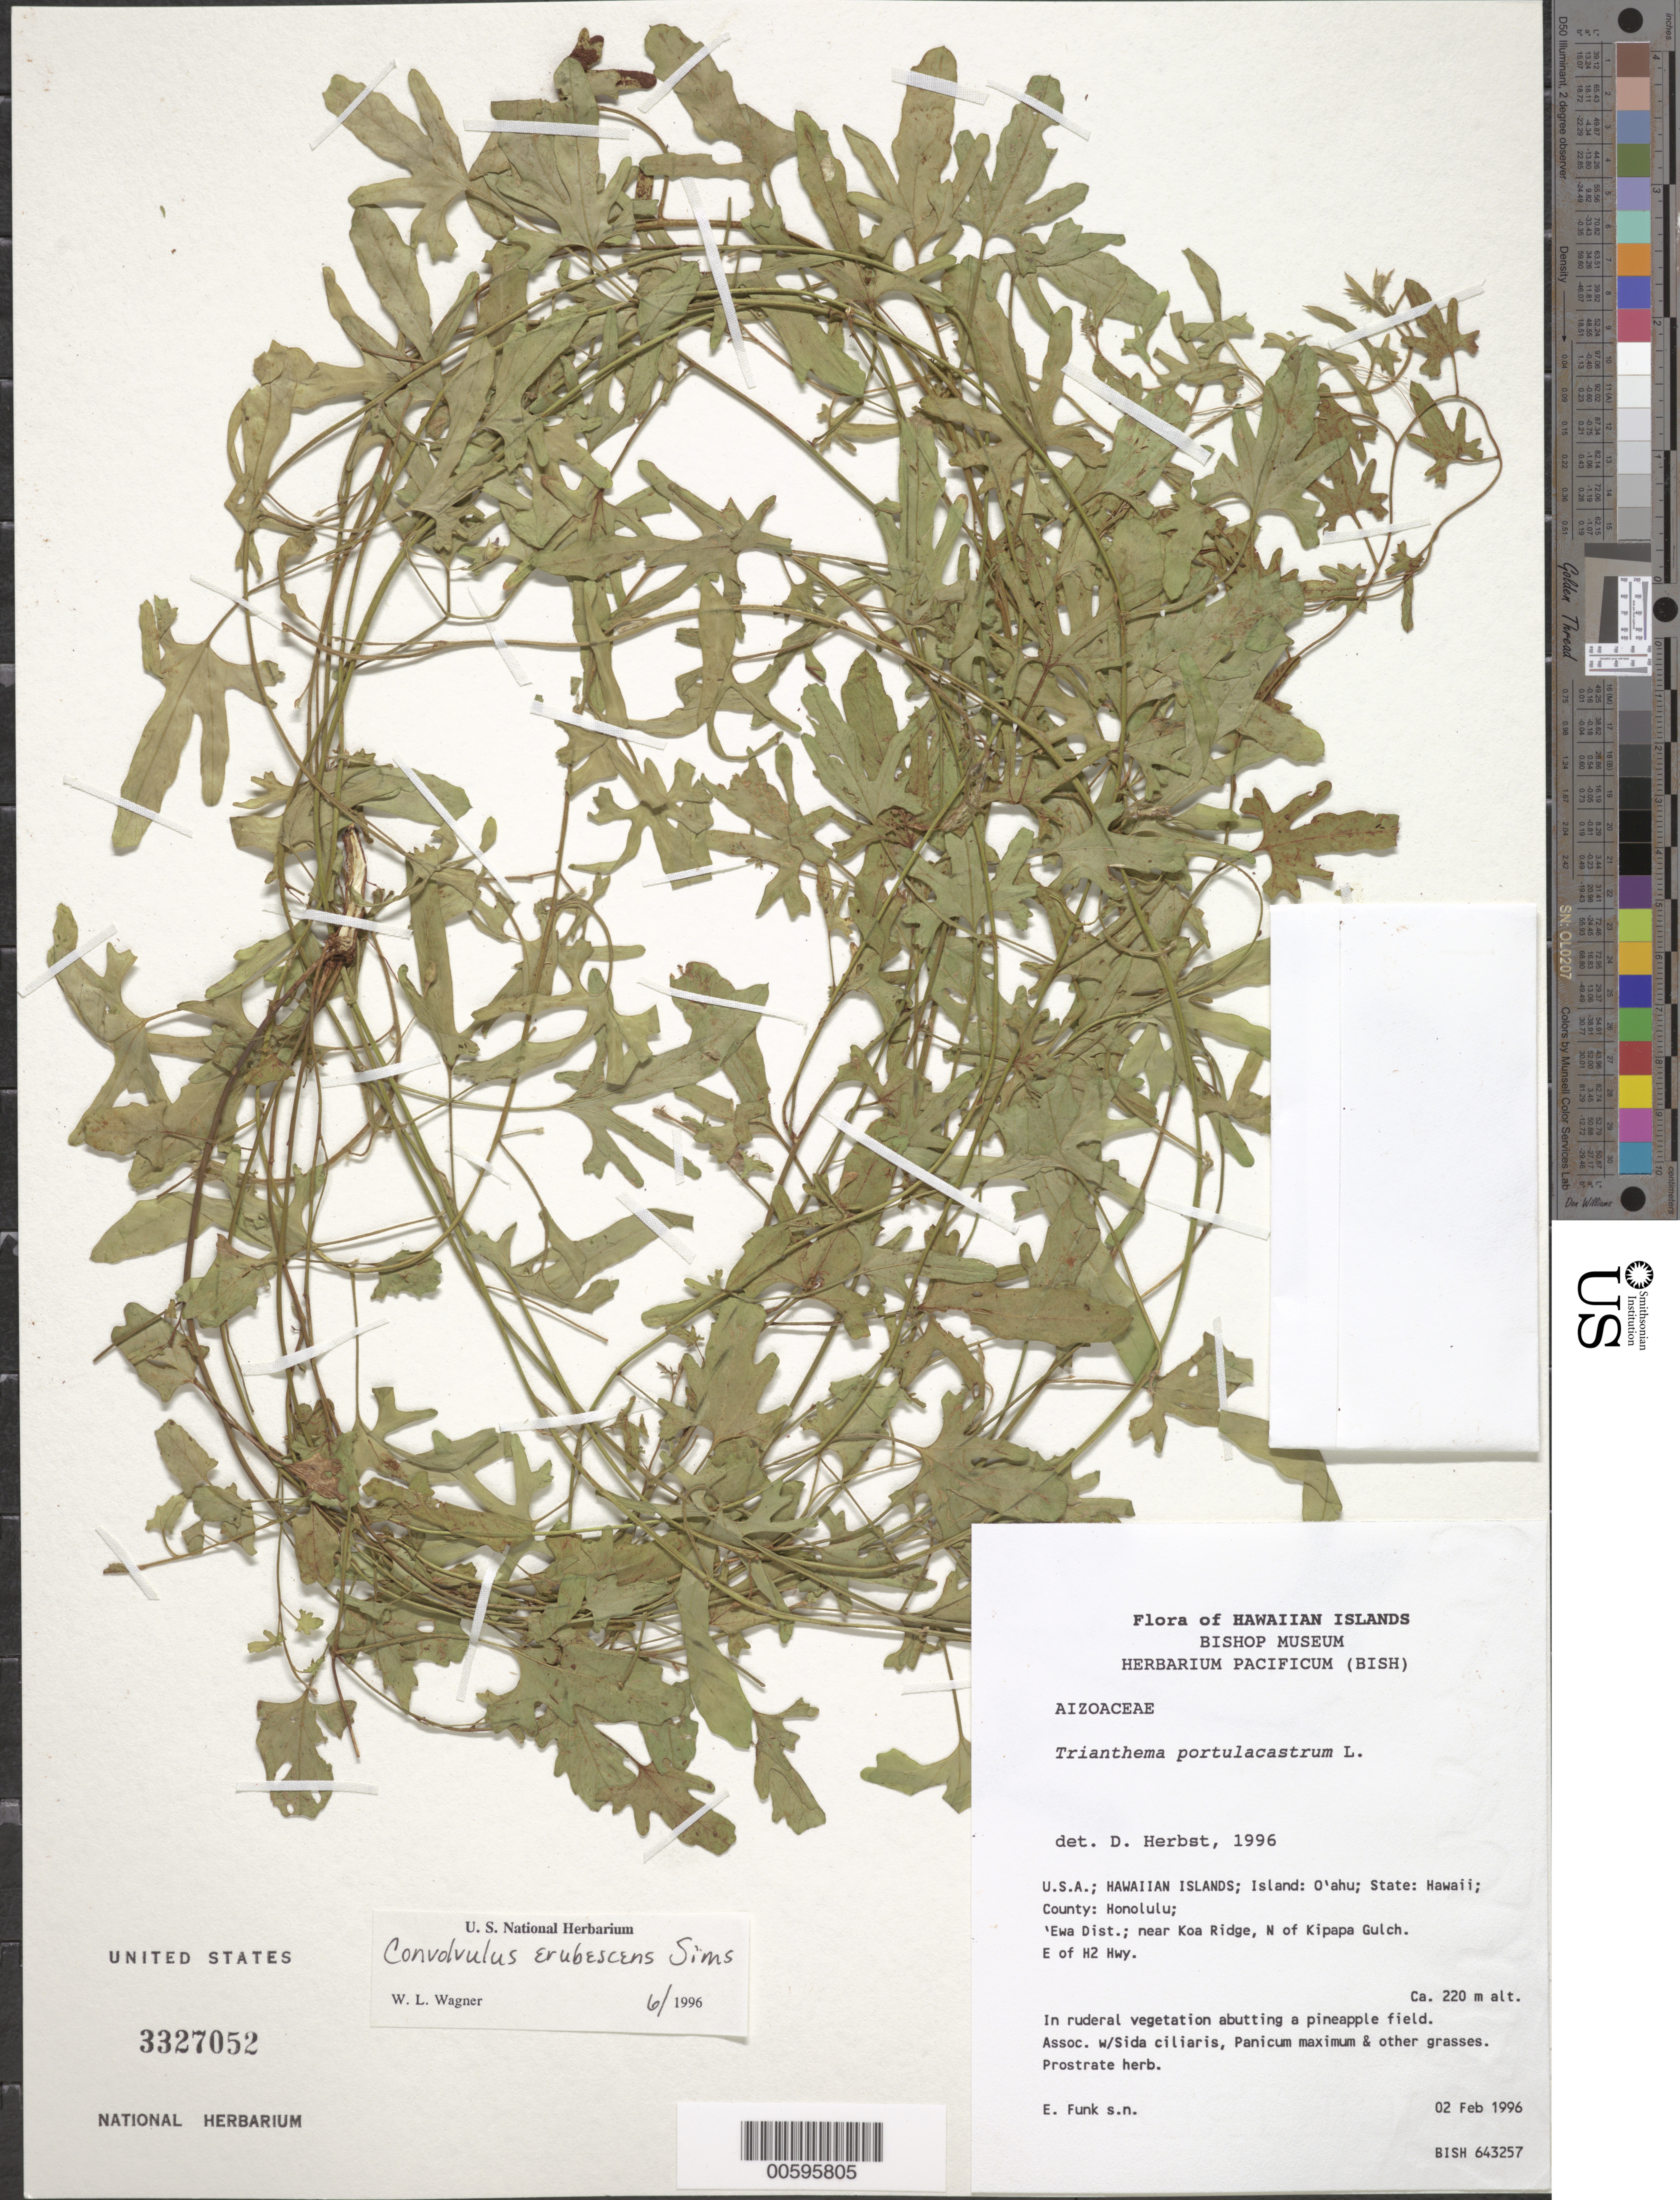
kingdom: Plantae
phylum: Tracheophyta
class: Magnoliopsida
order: Solanales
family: Convolvulaceae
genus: Convolvulus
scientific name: Convolvulus erubescens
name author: Sims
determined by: Herbst, D. R.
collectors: E. Funk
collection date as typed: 2 Feb 1996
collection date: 1996-02-02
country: United States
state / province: Hawaii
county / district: Honolulu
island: Oahu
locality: County: Honolulu; 'Ewa Dist; near Koa Ridge, N of Kipapa Gulch, E of H2 Hwy.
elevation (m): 220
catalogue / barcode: US 3327052